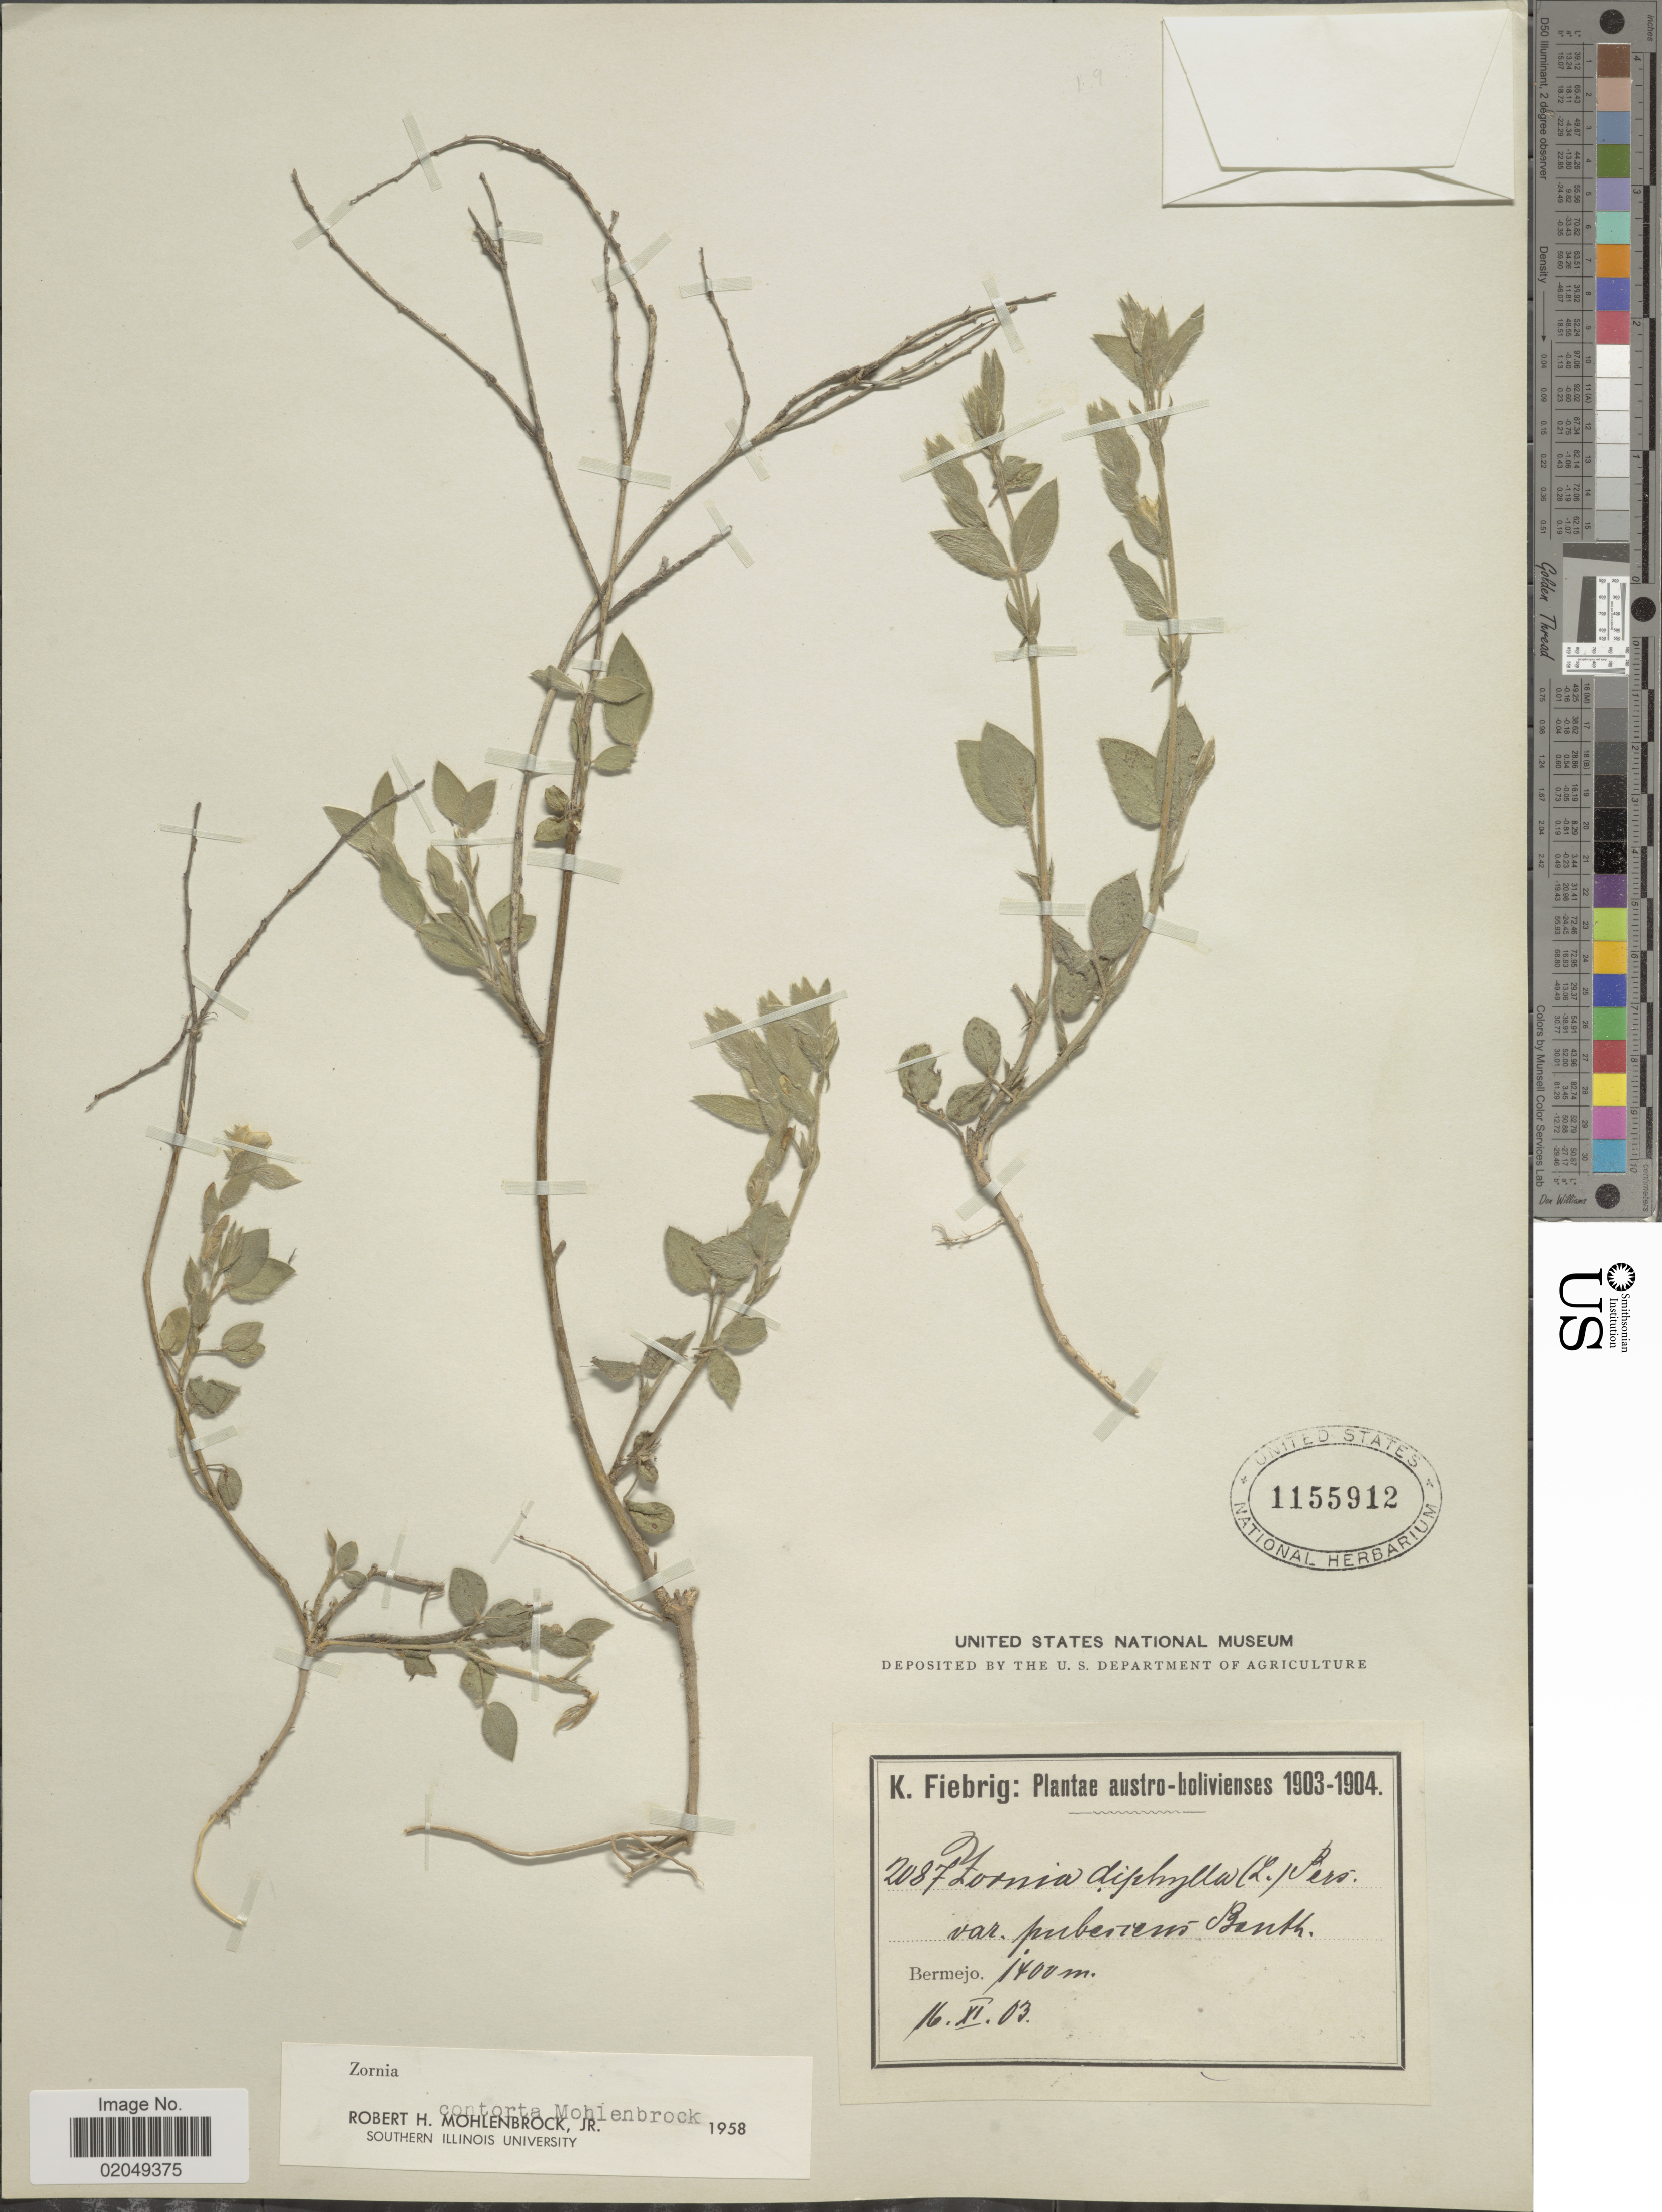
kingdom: Plantae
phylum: Tracheophyta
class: Magnoliopsida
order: Fabales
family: Fabaceae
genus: Zornia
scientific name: Zornia contorta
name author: Mohlenbr.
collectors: K. Fiebrig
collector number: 2087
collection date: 1903-11-16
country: Bolivia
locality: Austro-bolivienses, Bermejo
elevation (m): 1400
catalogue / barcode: US 1155912